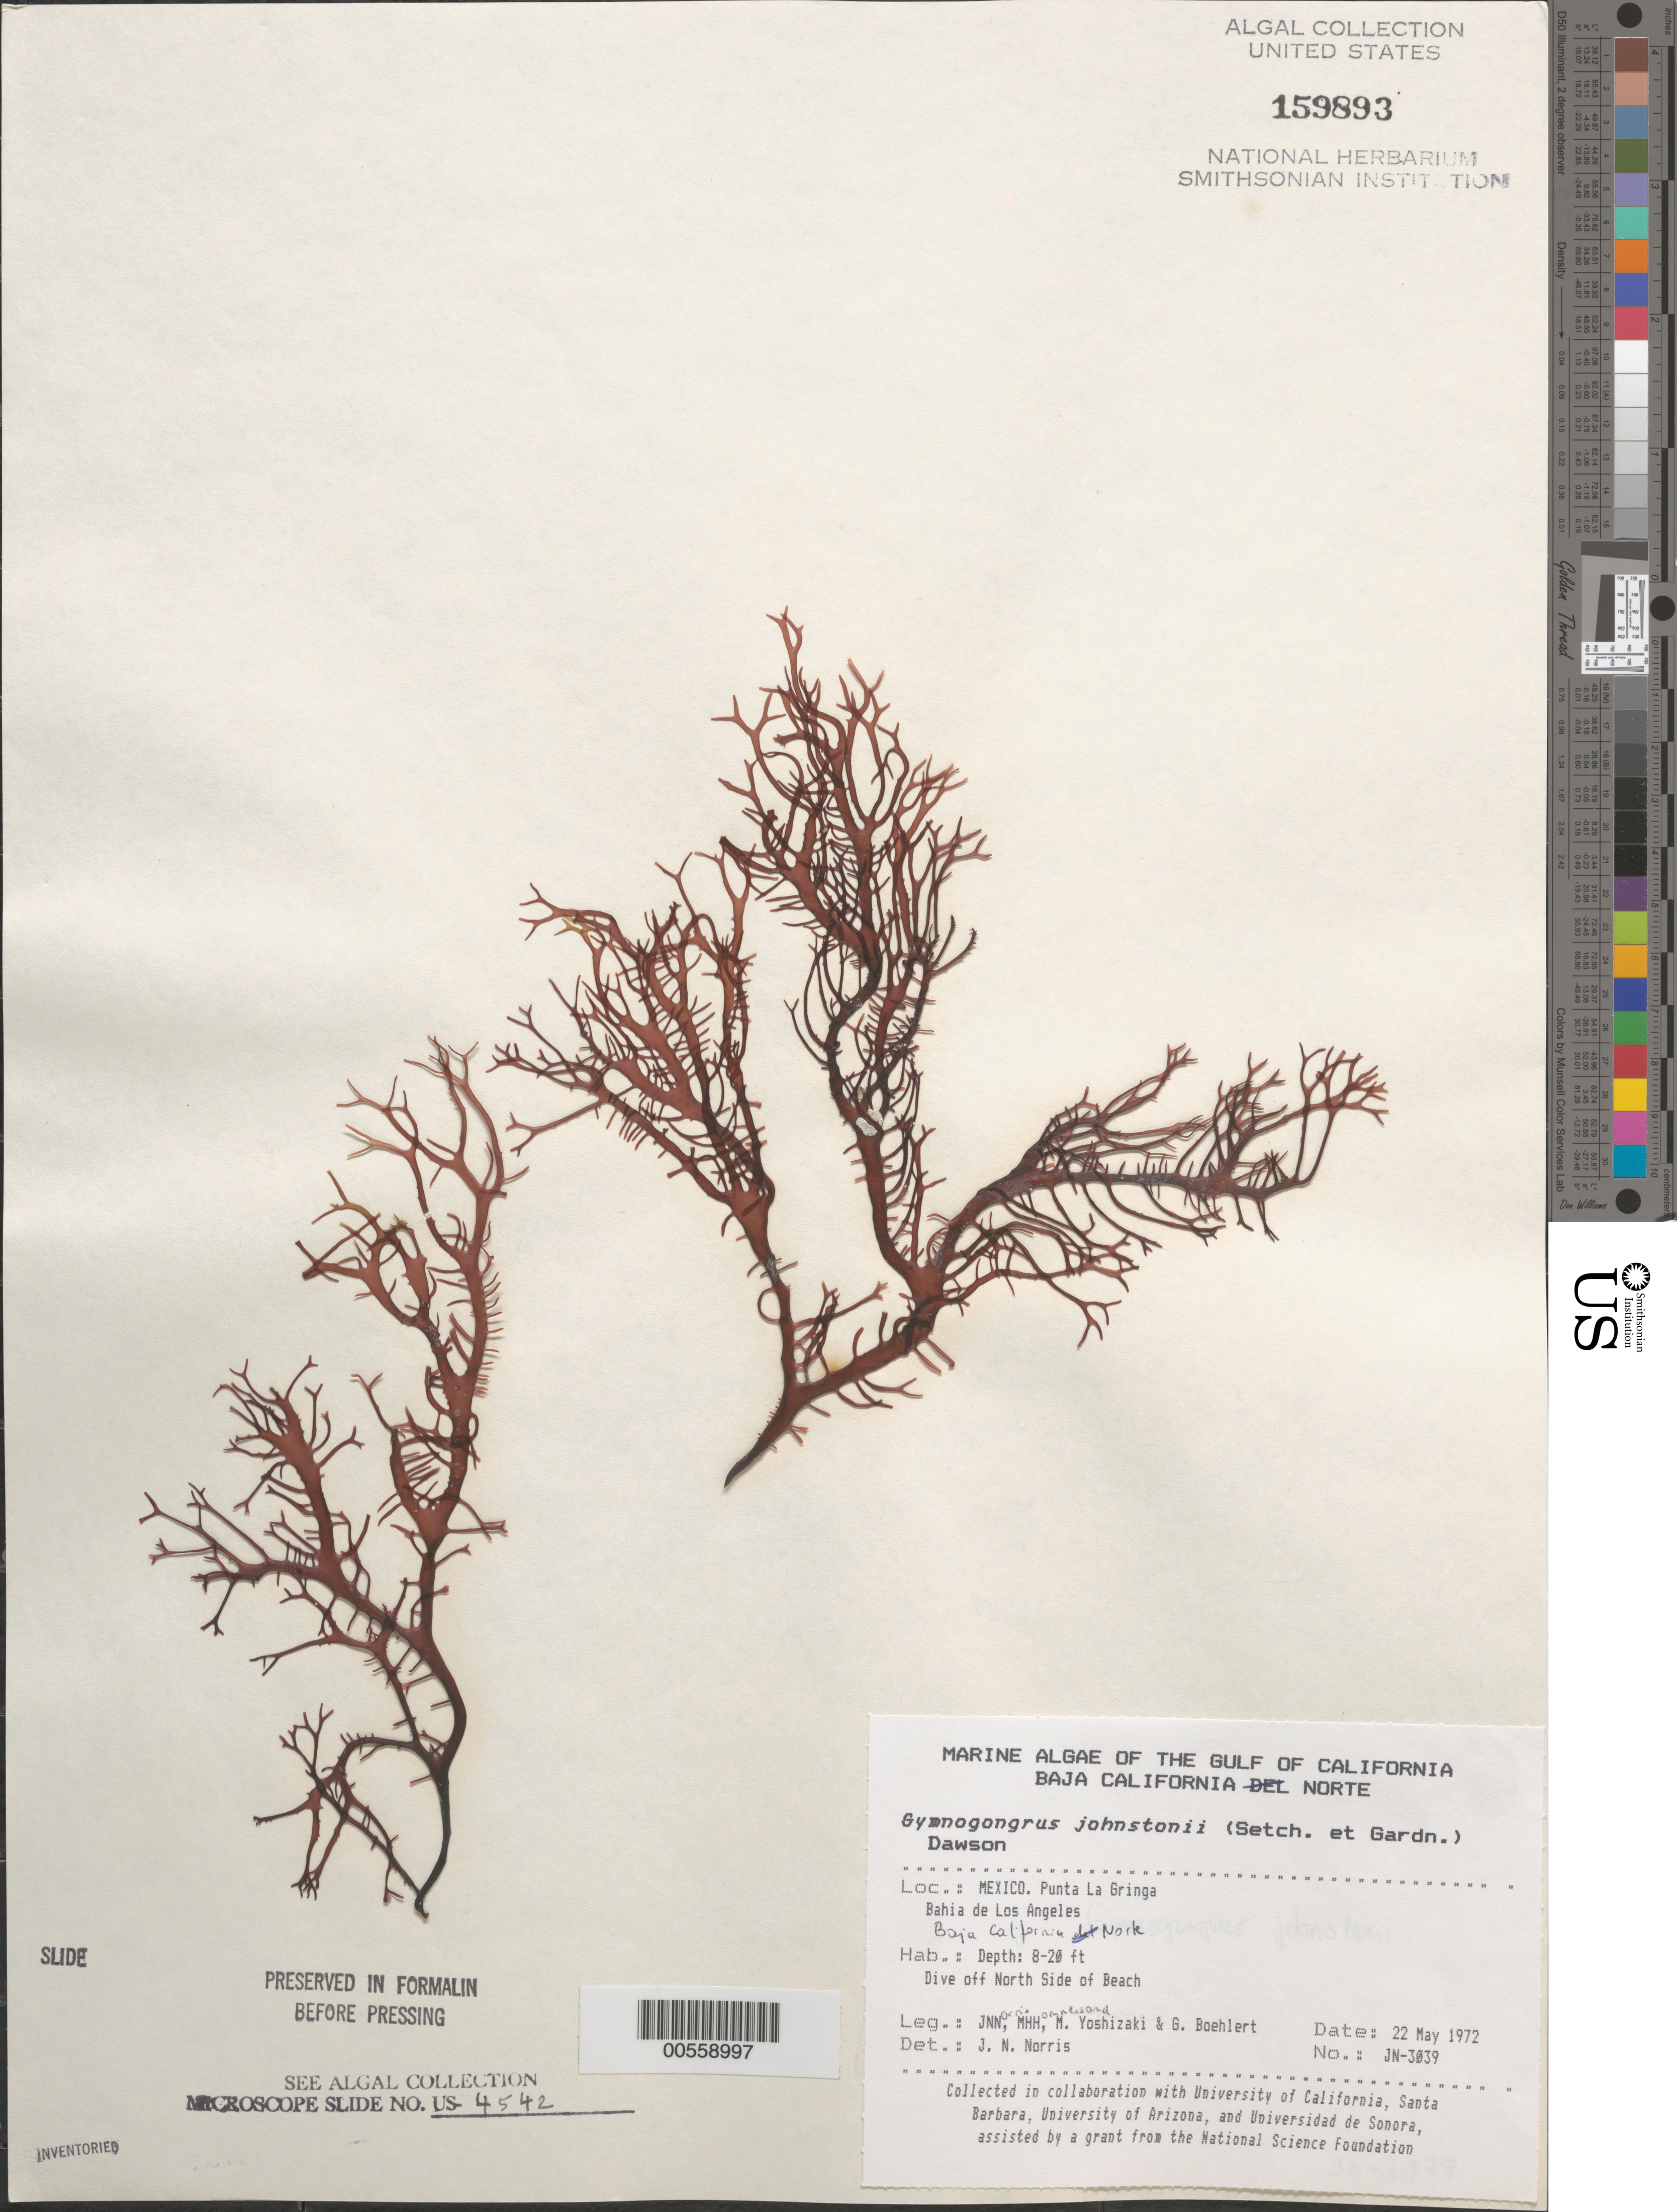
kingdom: Plantae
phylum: Rhodophyta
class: Florideophyceae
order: Gigartinales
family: Phyllophoraceae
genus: Gymnogongrus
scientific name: Gymnogongrus johnstonii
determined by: Norris, James N.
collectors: J. N. Norris, M. H. Hommersand, M. Yoshizaki & G. Boehlert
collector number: JN-3039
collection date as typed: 22 May 1972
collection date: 1972-05-22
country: Mexico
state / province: Baja California Norte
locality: Punta La Gringa, Bahia de los Angeles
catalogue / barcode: US 159893